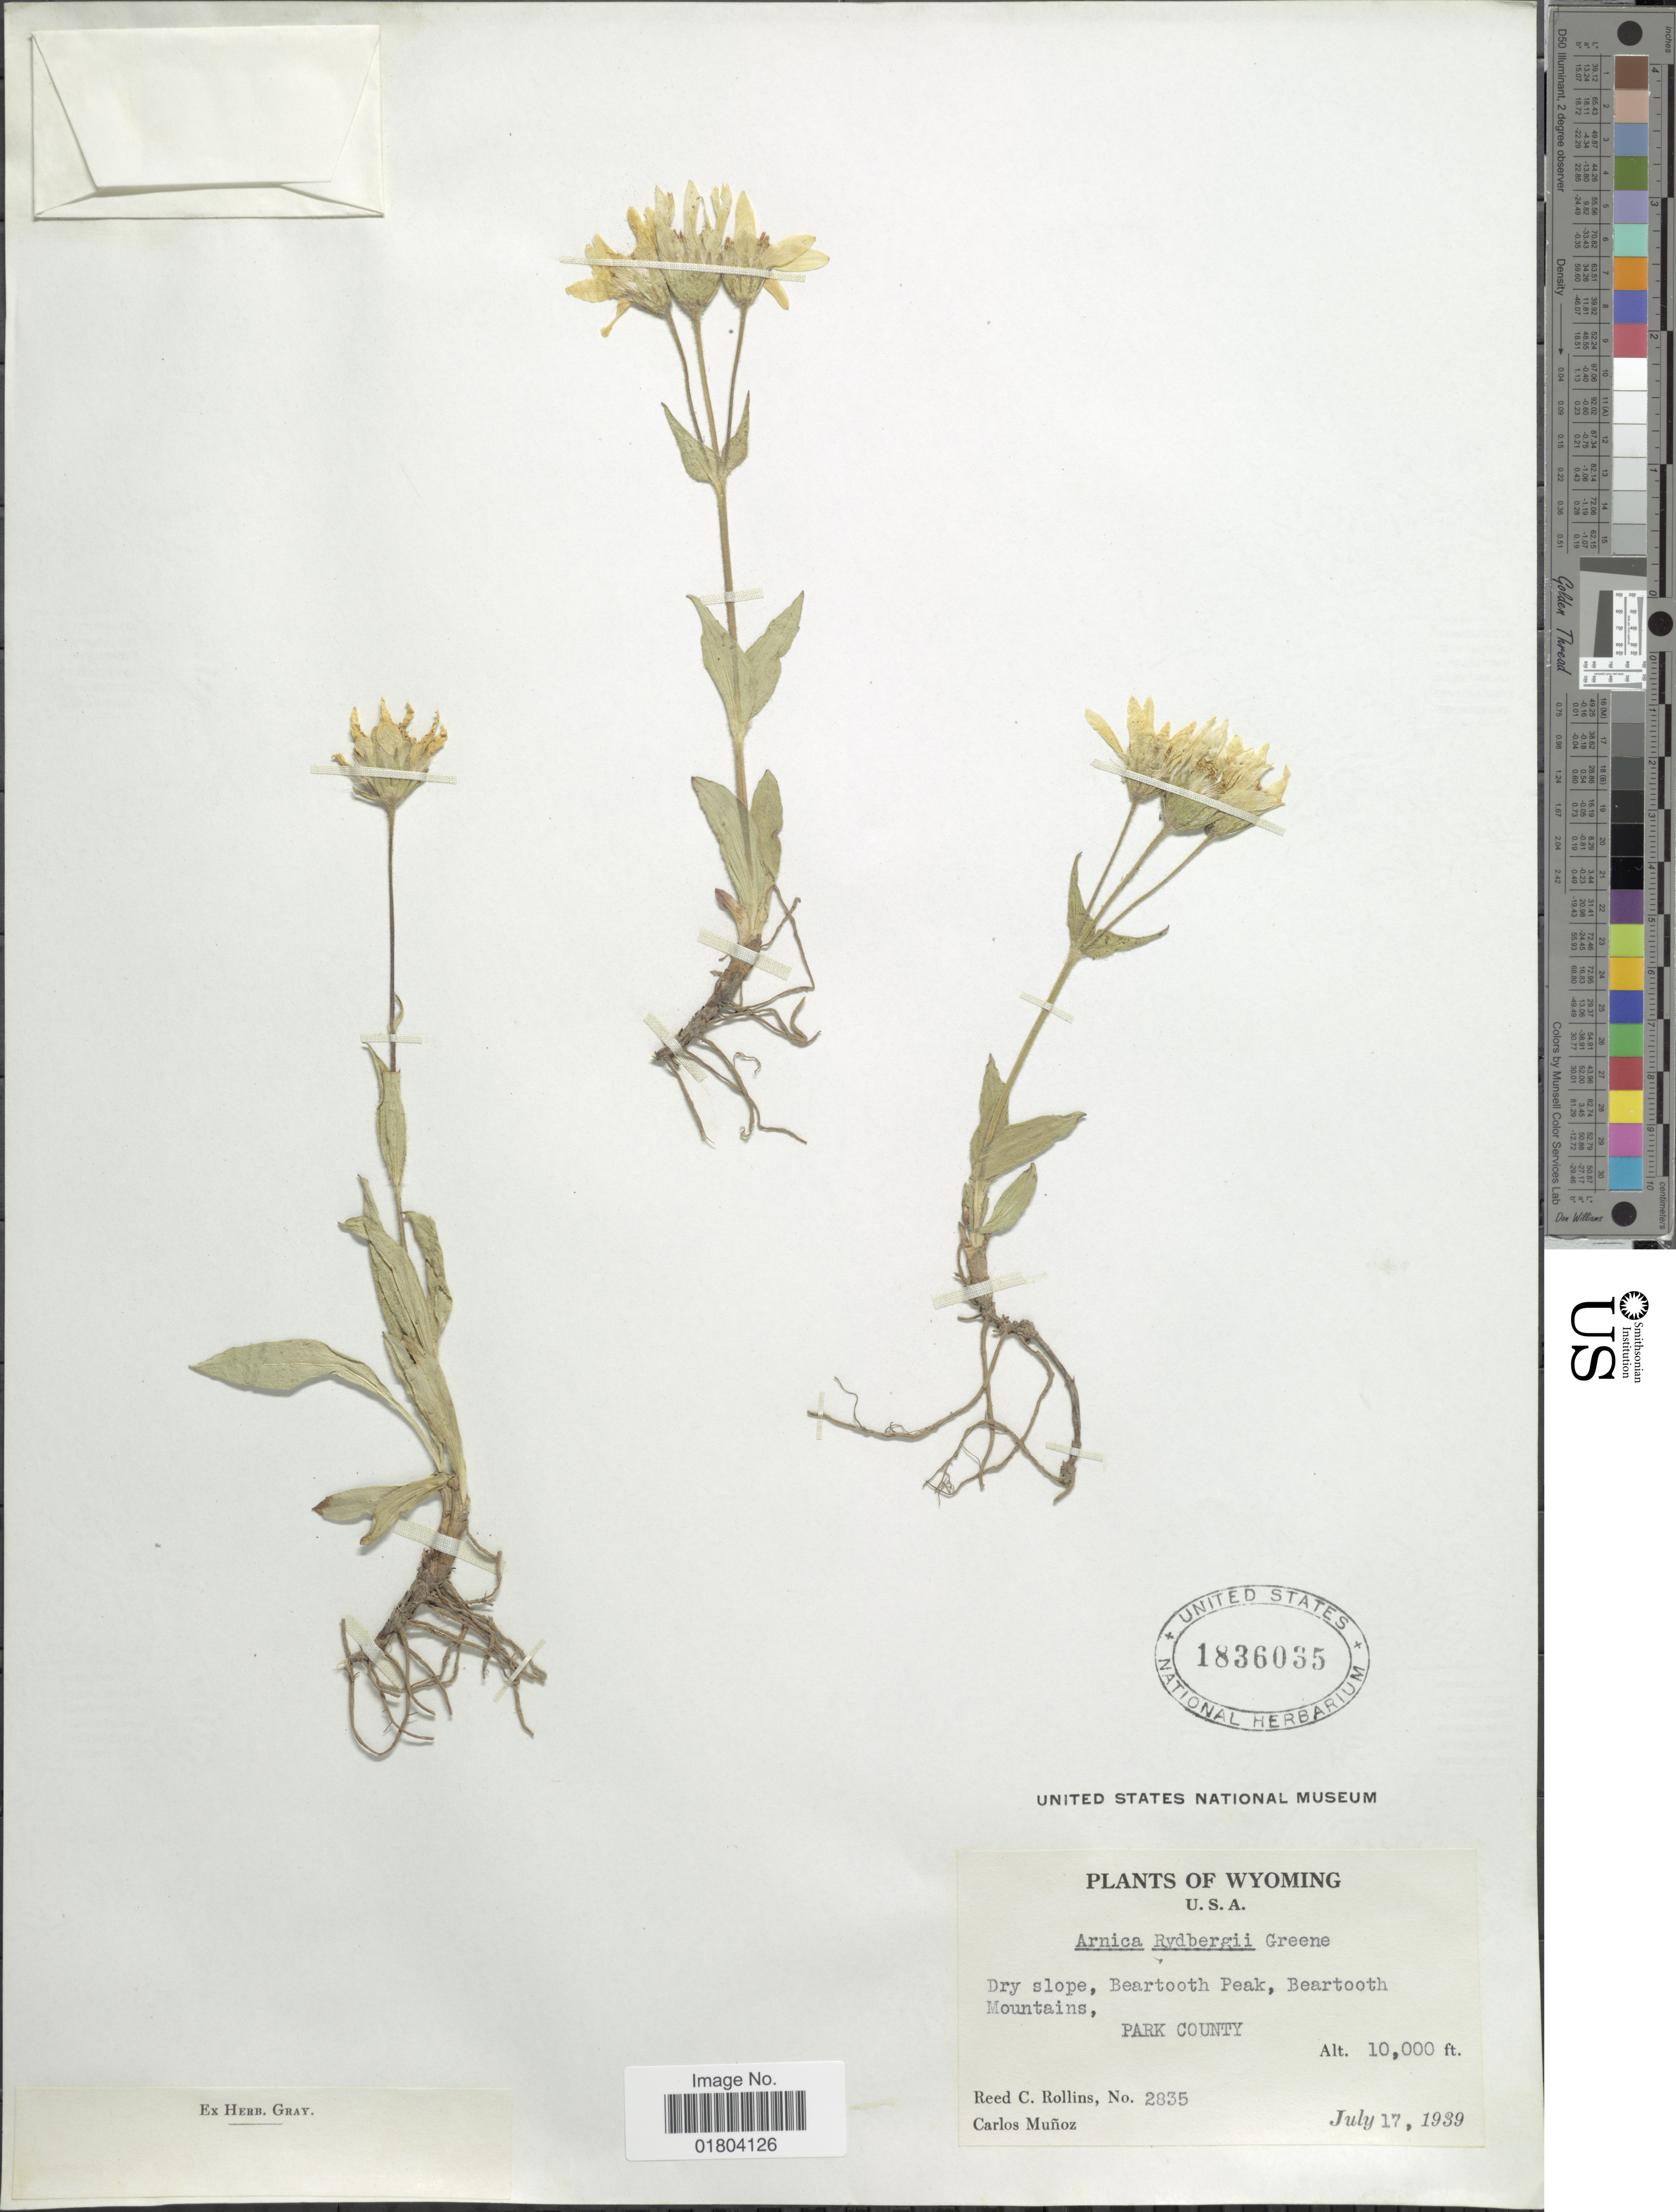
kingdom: Plantae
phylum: Tracheophyta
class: Magnoliopsida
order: Asterales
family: Asteraceae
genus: Arnica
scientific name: Arnica rydbergii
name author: Greene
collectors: R. C. Rollins & C. Muñoz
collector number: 2835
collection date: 1939-07-17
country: United States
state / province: Wyoming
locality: Dry slope, Beartooth Peak, Beartooth Mountains, Park County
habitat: dry slope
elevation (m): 3048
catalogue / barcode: US 1836035